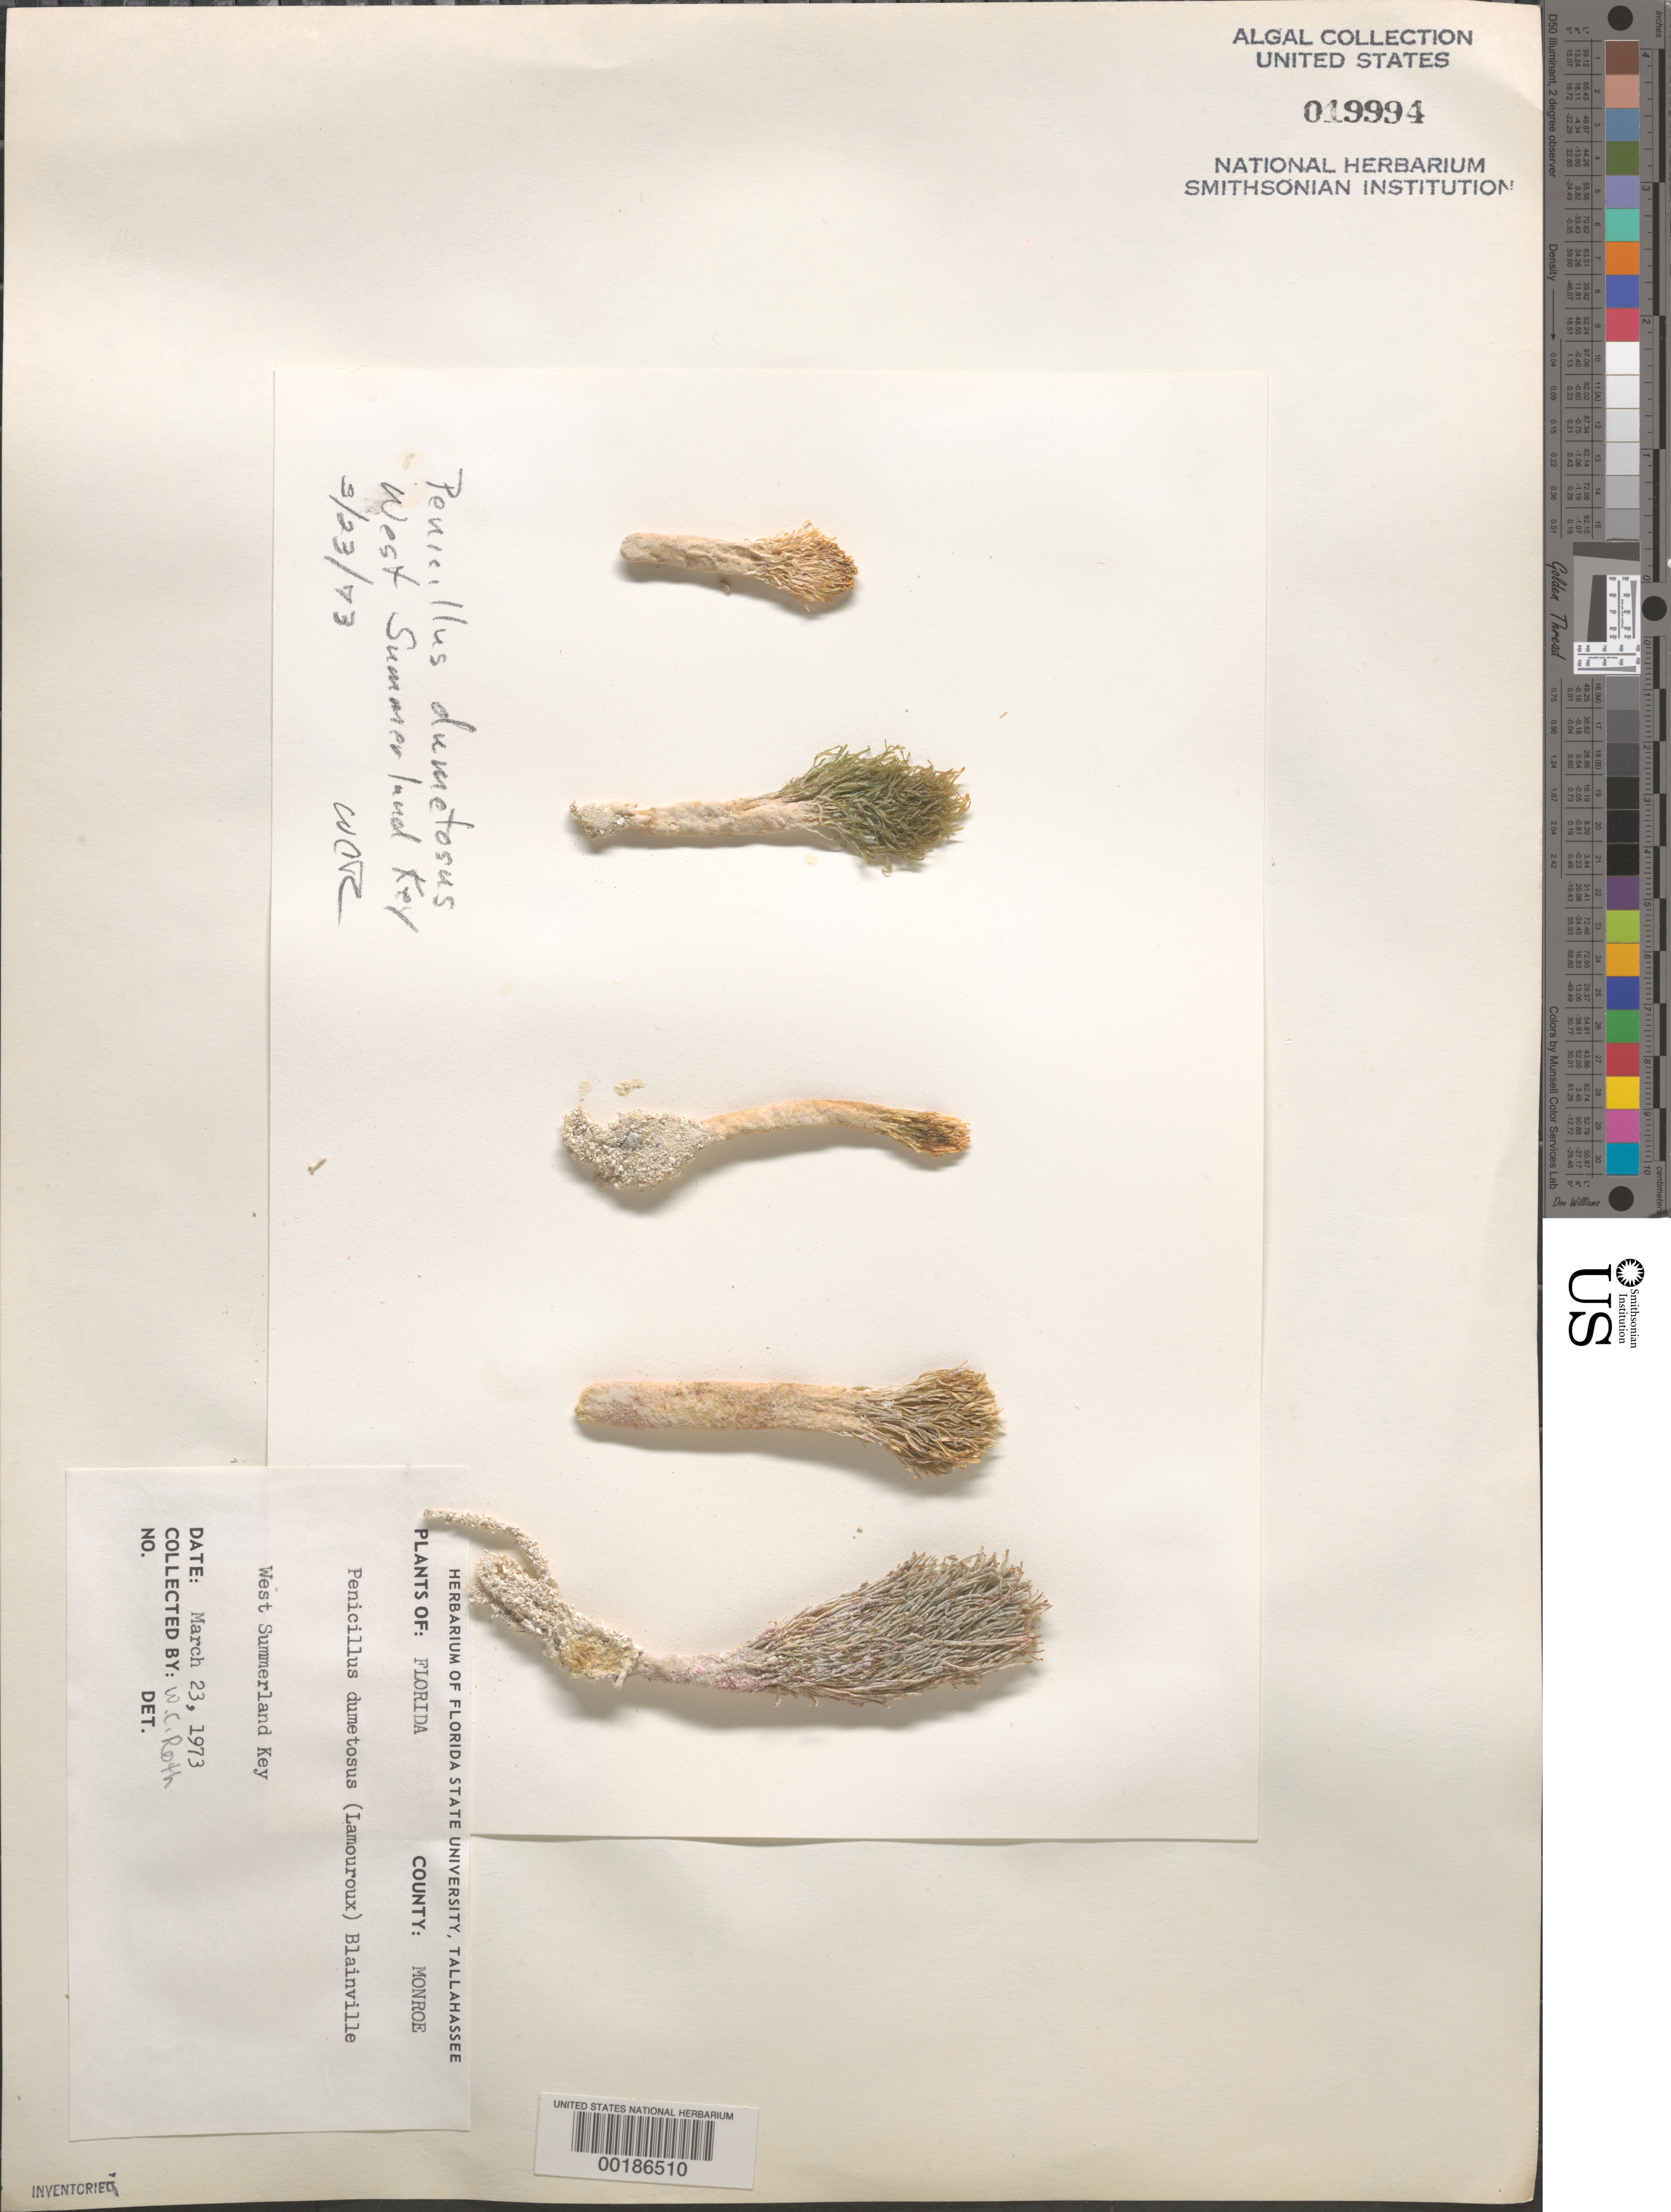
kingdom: Plantae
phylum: Chlorophyta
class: Ulvophyceae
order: Bryopsidales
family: Udoteaceae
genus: Penicillus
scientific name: Penicillus dumetosus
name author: (J.V.Lamouroux) Blainville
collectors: W. C. Roth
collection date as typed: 23 Mar 1973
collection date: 1973-03-23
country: United States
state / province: Florida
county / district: Monroe County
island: West Summerland Key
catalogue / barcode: US 19994